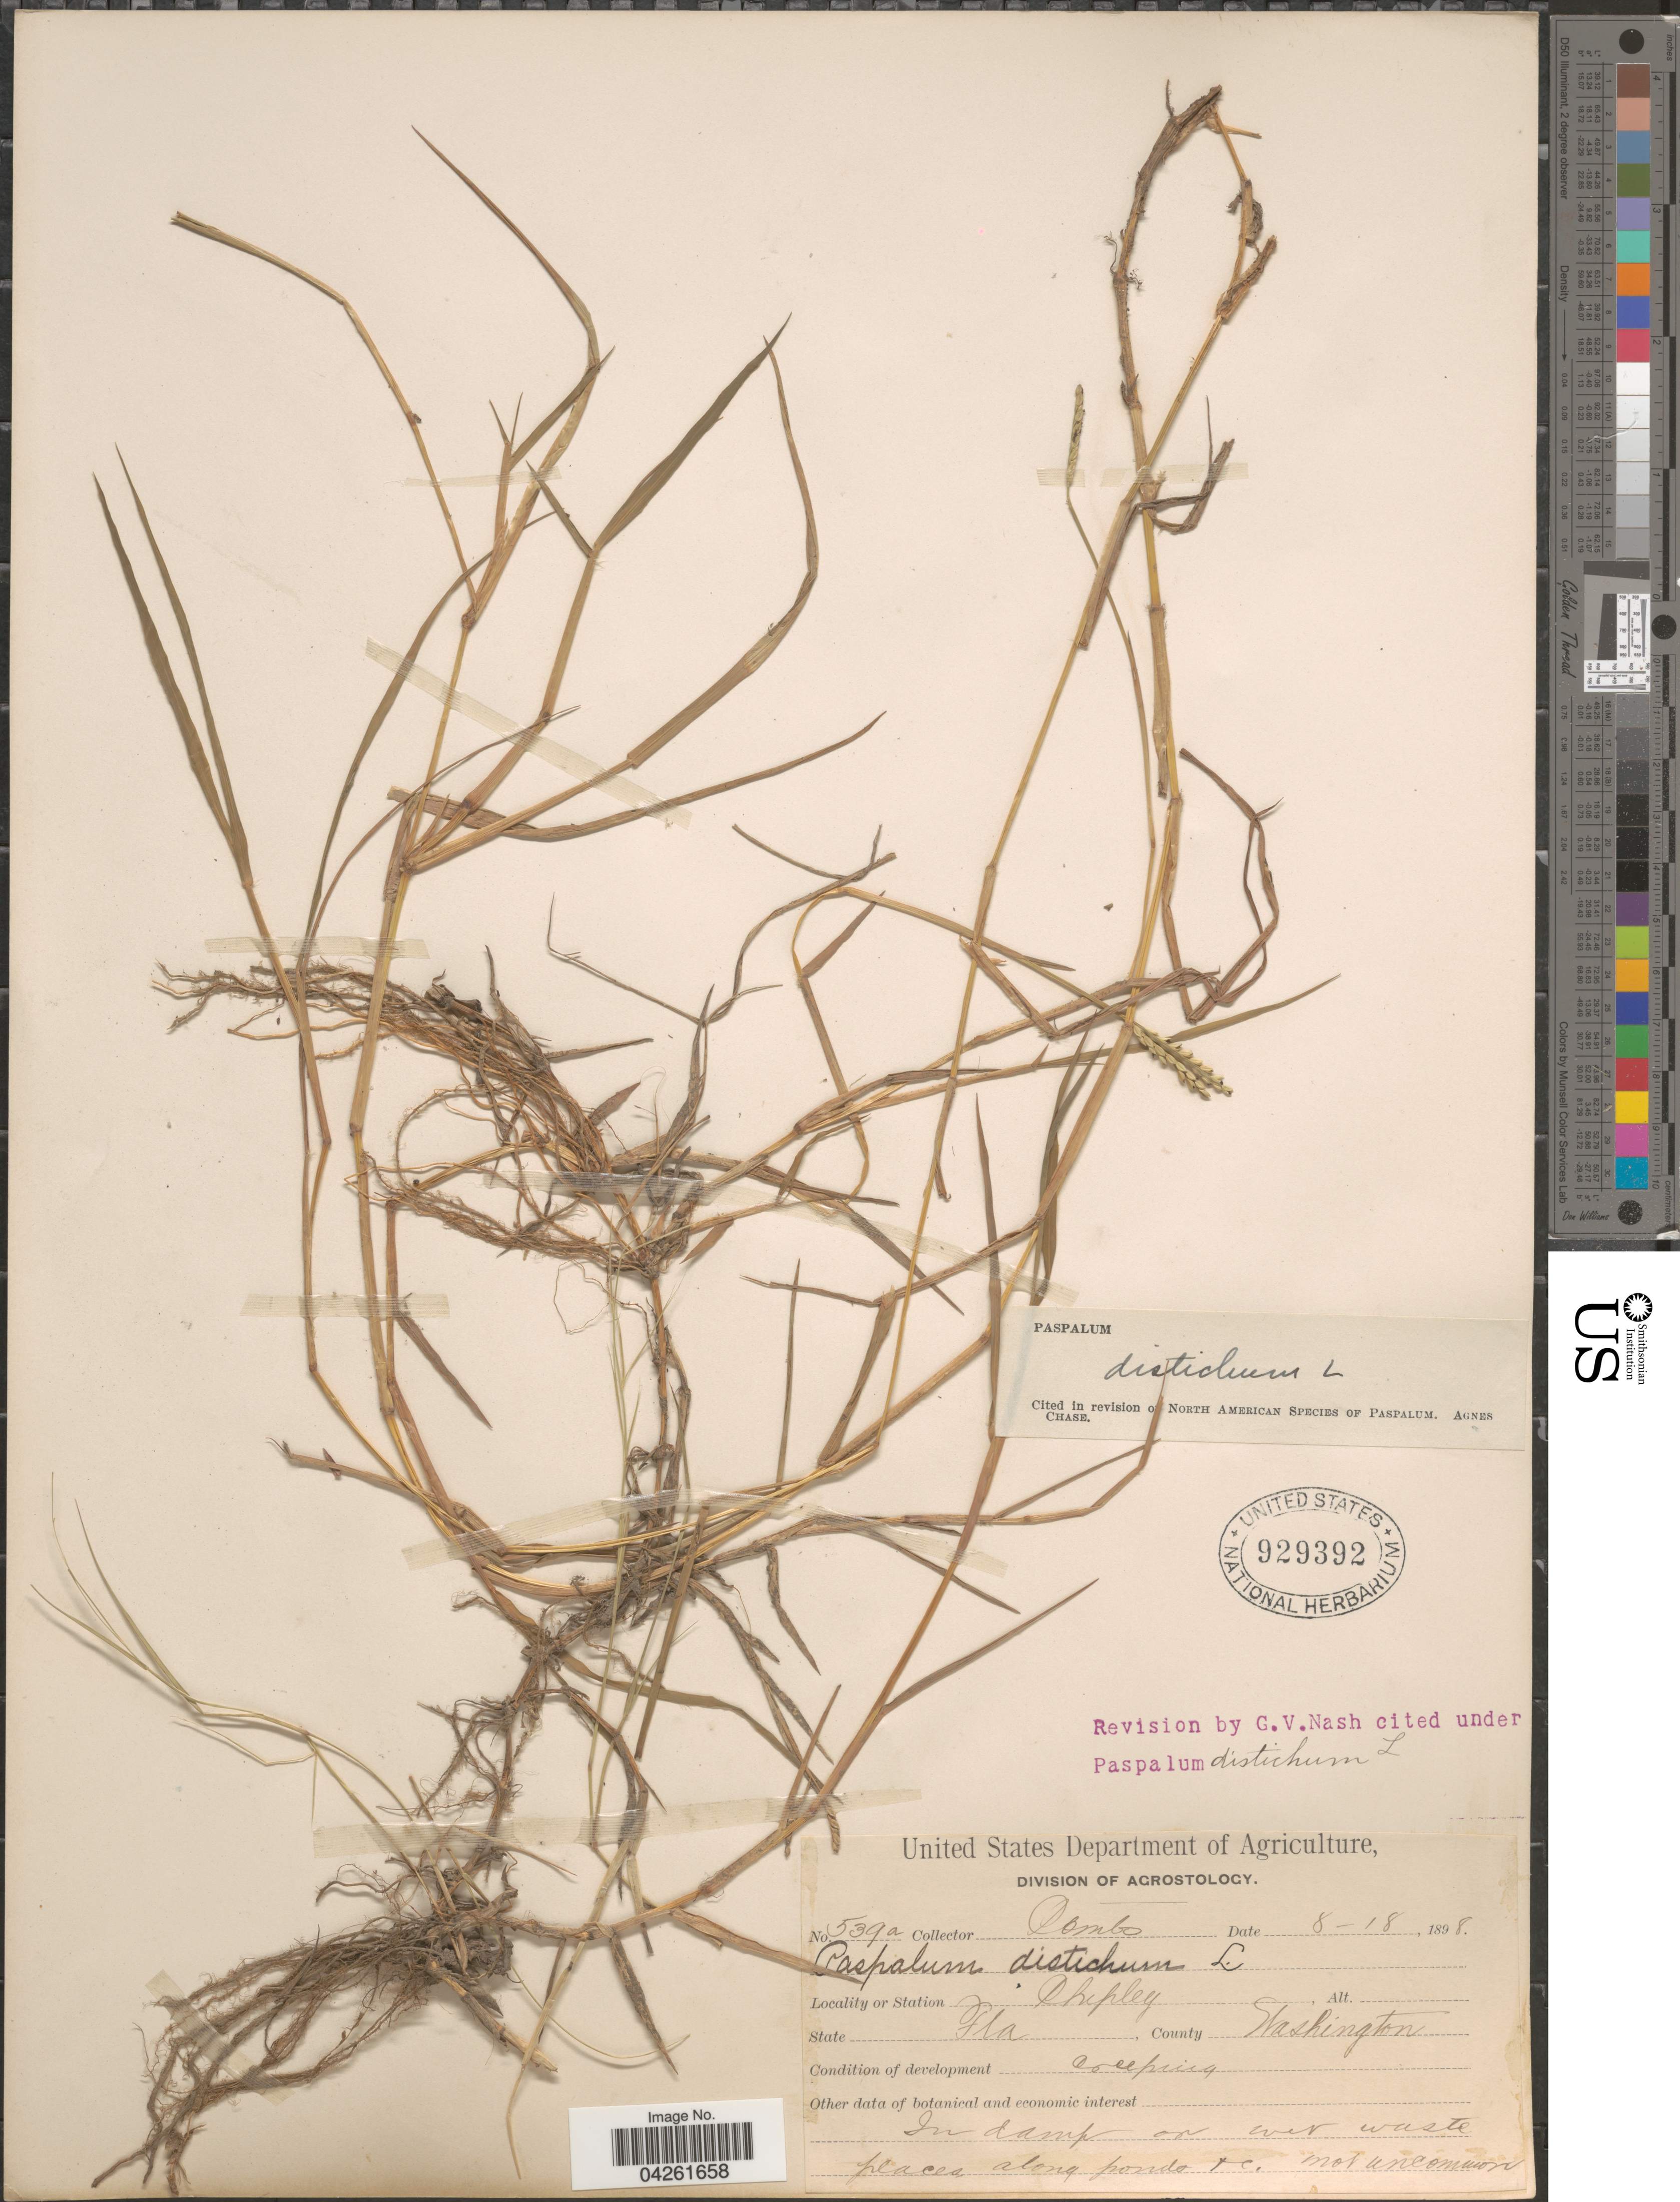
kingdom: Plantae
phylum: Tracheophyta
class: Liliopsida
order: Poales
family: Poaceae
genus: Paspalum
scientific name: Paspalum distichum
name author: L.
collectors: -. Combs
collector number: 539a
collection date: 1898-08-18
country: United States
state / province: Florida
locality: Chipley. County Washington. In damp or wet waste places along pond.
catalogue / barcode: US 929392